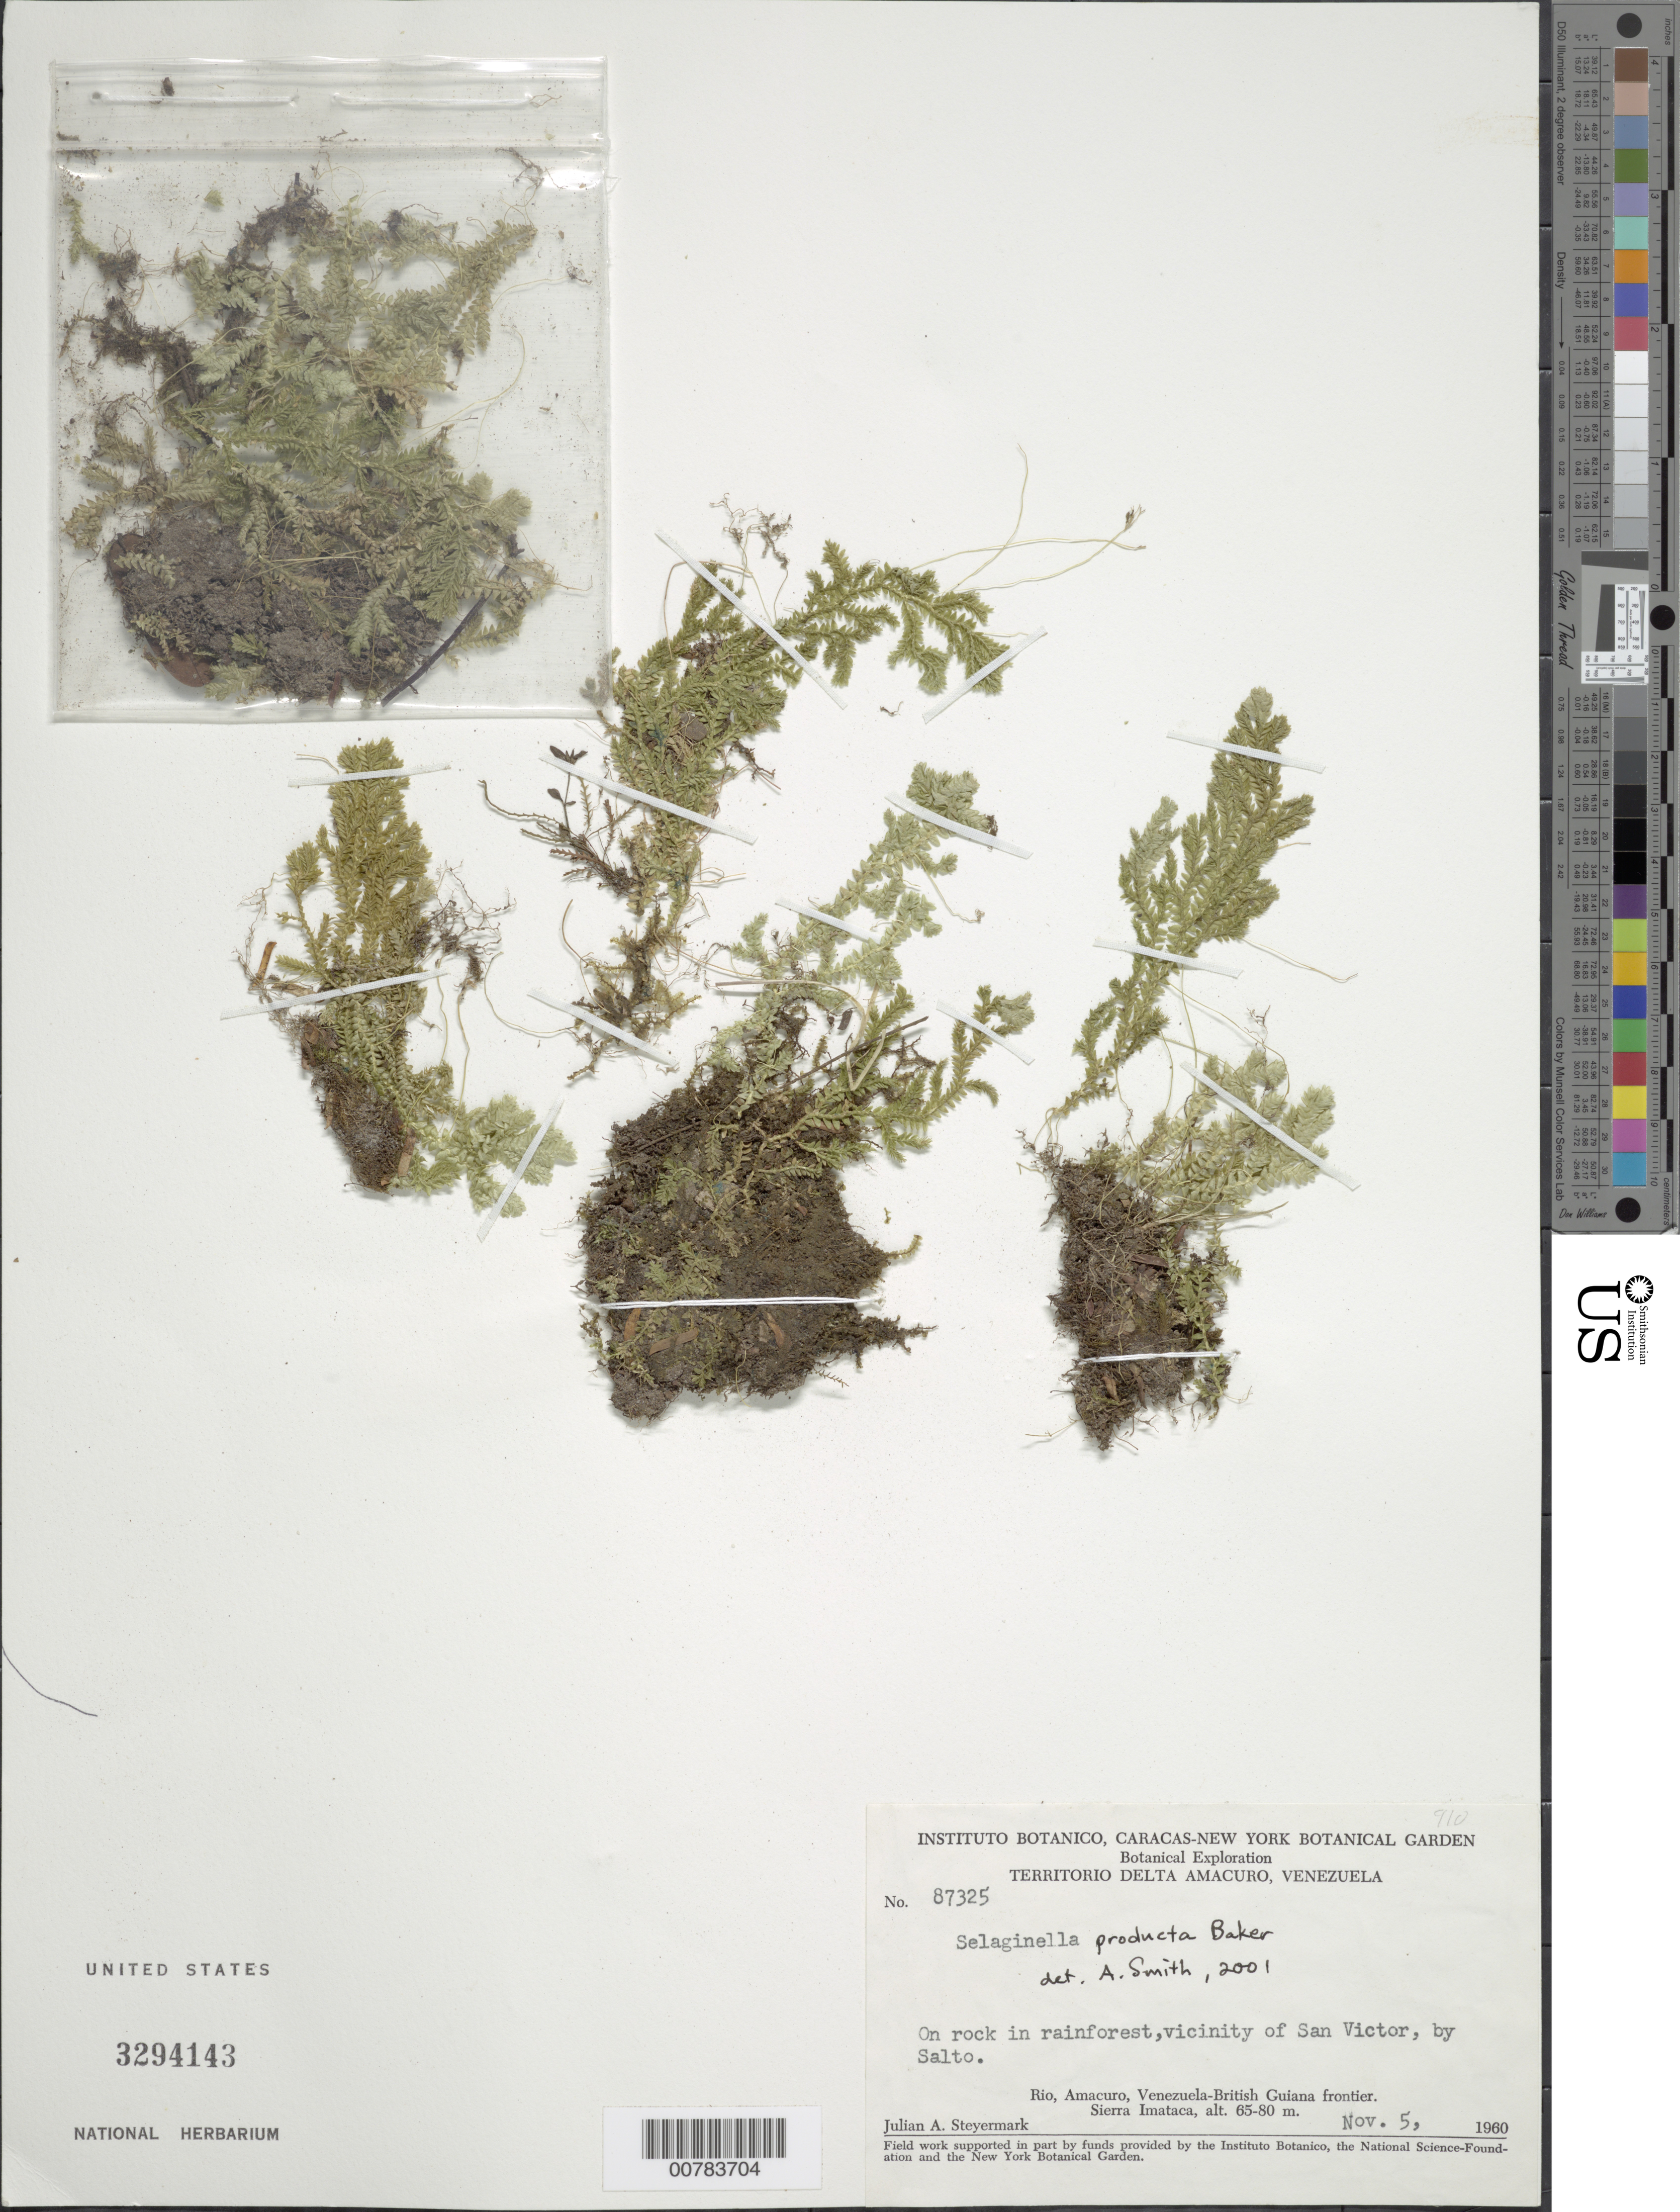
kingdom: Plantae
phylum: Tracheophyta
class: Lycopodiopsida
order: Selaginellales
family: Selaginellaceae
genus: Selaginella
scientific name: Selaginella producta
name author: Baker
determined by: Smith, A.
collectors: J. Steyermark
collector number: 87325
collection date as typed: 5-Nov-60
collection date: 1960-11-05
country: Venezuela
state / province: Delta Amacuro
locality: Río Amacuro, Venezuela-British Guiana frontier, Sierra Imataca, downstream from San Victor, vicinity of San Victor, by Salto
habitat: On rock in rainforest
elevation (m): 65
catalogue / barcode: US 3294143